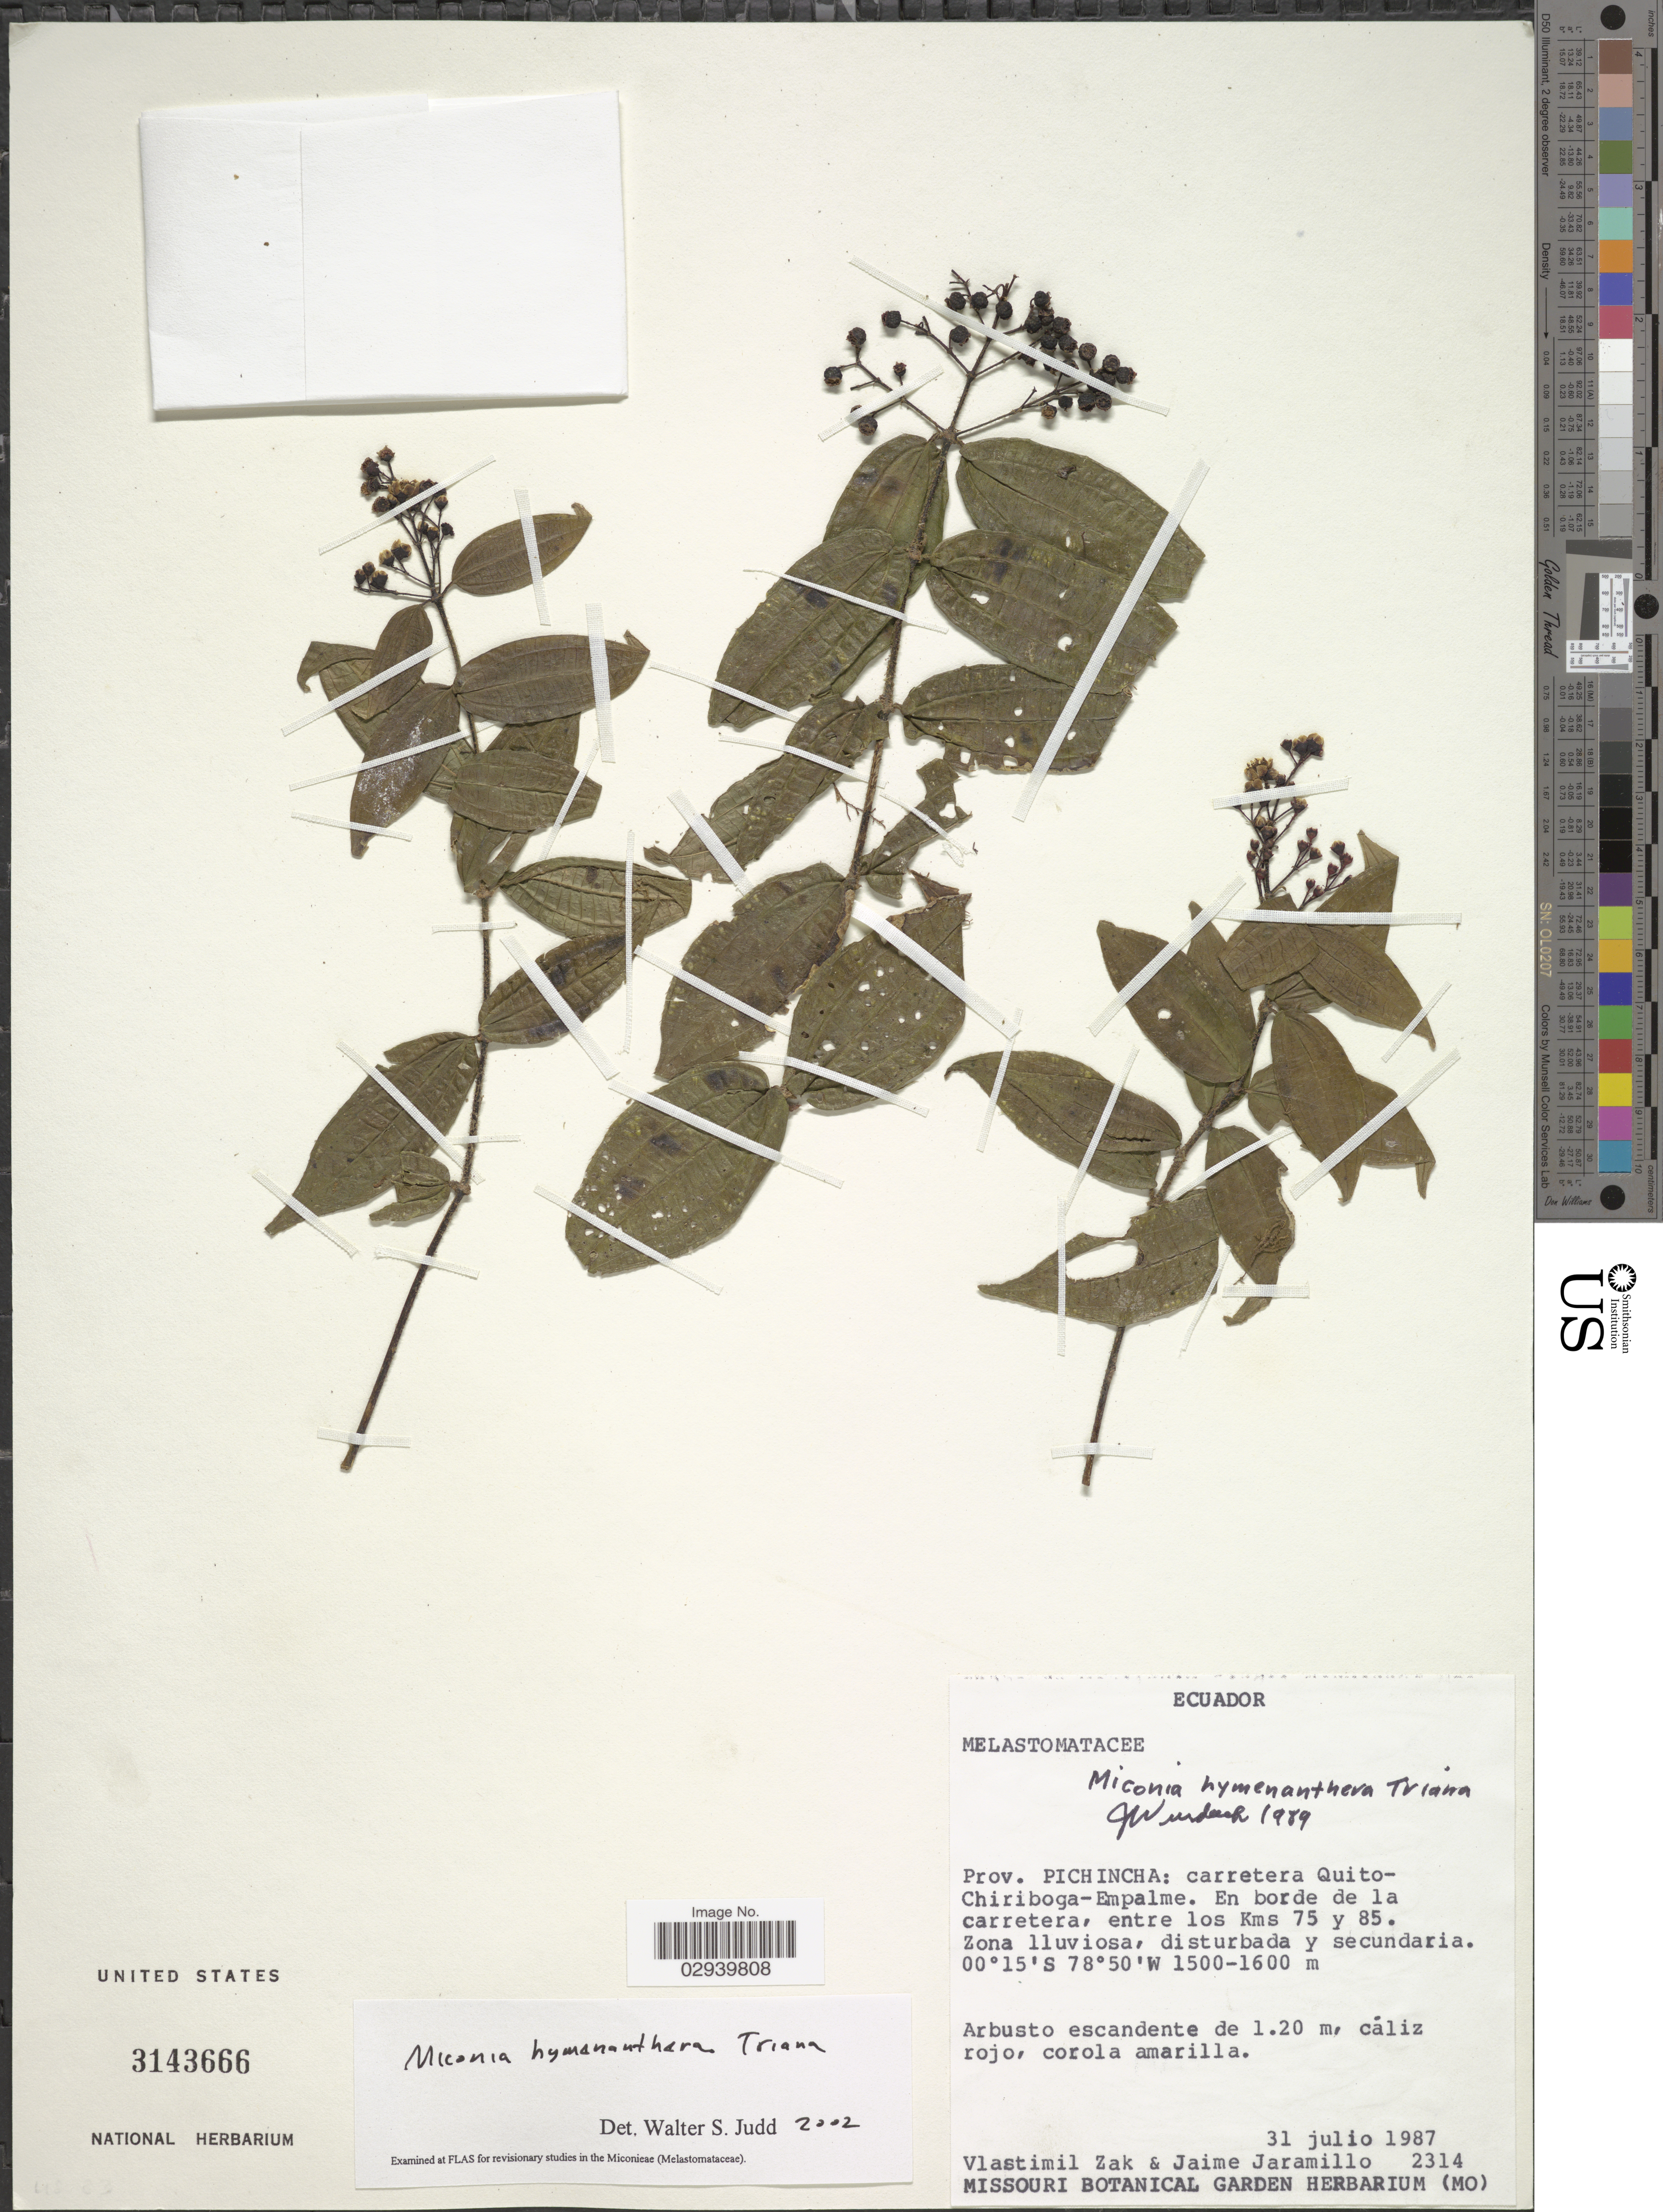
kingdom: Plantae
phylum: Tracheophyta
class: Magnoliopsida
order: Myrtales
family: Melastomataceae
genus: Miconia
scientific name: Miconia hymenanthera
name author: Triana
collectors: V. Zak & J. Jaramillo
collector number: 2314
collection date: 1987-07-31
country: Ecuador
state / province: Pichincha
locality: Prov. Pichincha: carretera Quito-Chiriboga-Empalme. En borde de la carretera, entre los Kms 75 y 85.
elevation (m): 1500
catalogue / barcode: US 3143666